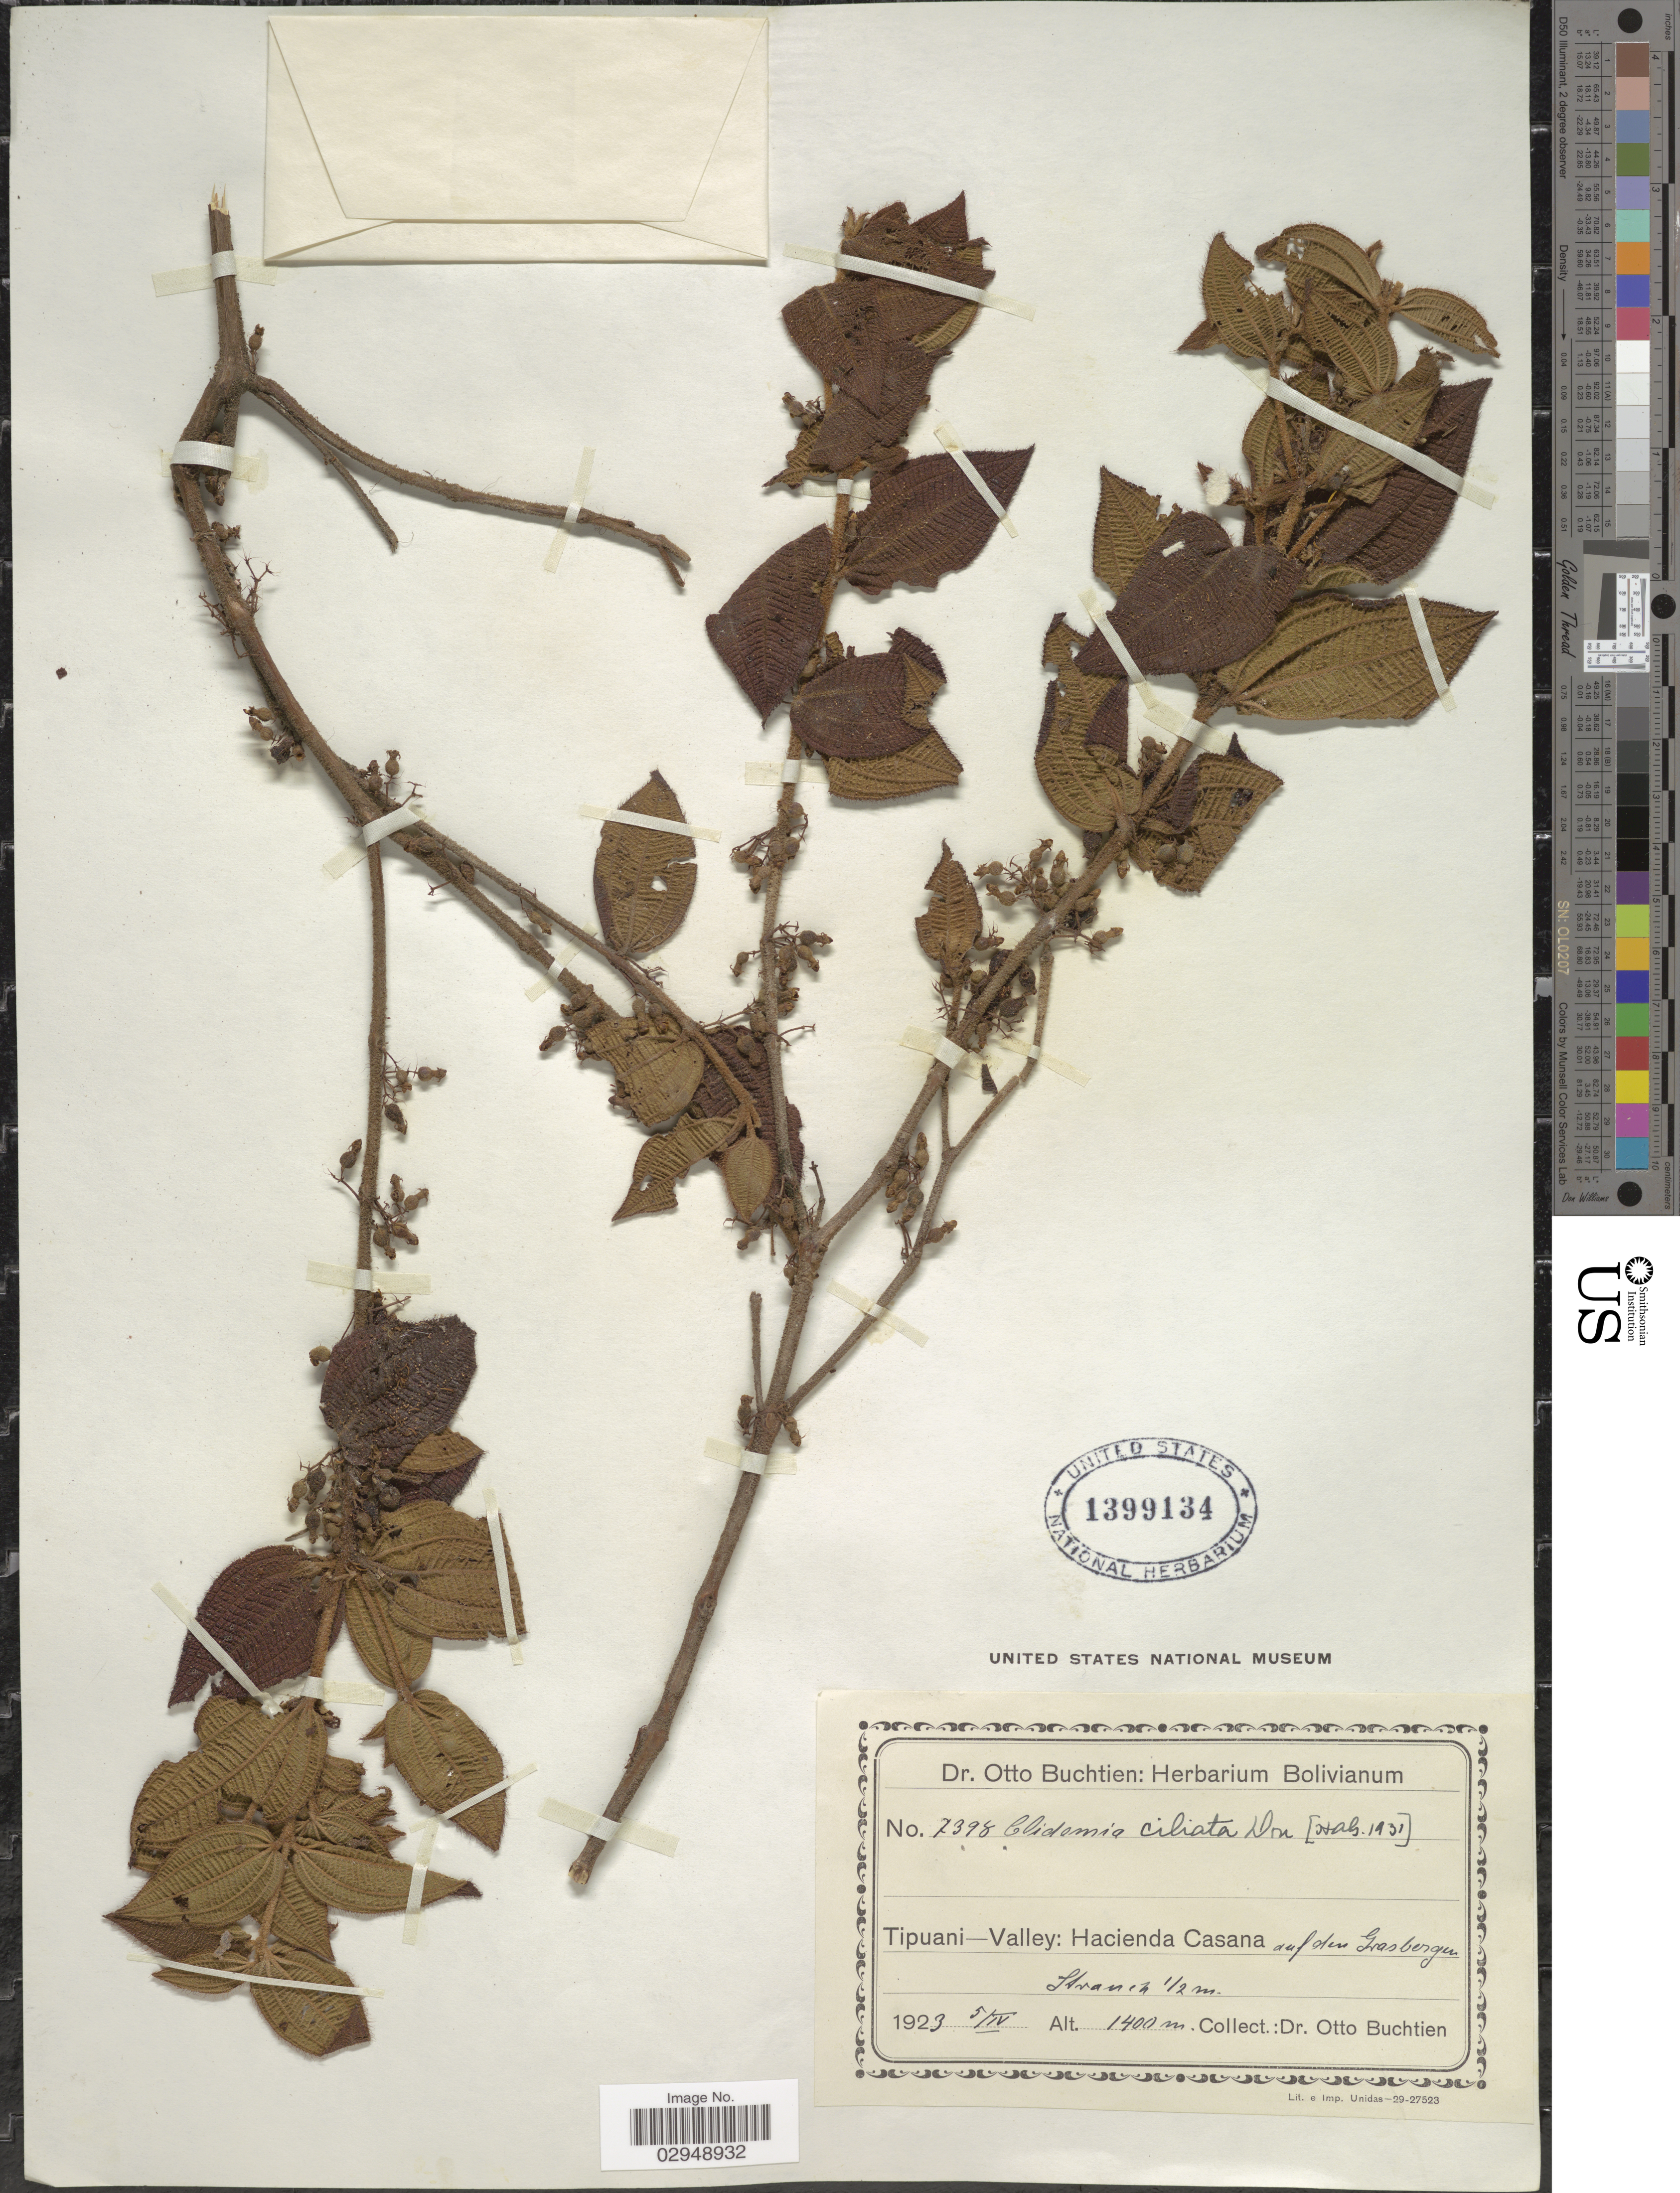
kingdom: Plantae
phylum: Tracheophyta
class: Magnoliopsida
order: Myrtales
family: Melastomataceae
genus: Clidemia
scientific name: Clidemia ciliata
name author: D. Don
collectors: O. Buchtien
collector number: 7398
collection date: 1923-04-05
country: Bolivia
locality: Tipuani-Valley: Hacienda Casana auf den Grasbergen.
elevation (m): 1400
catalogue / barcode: US 1399134